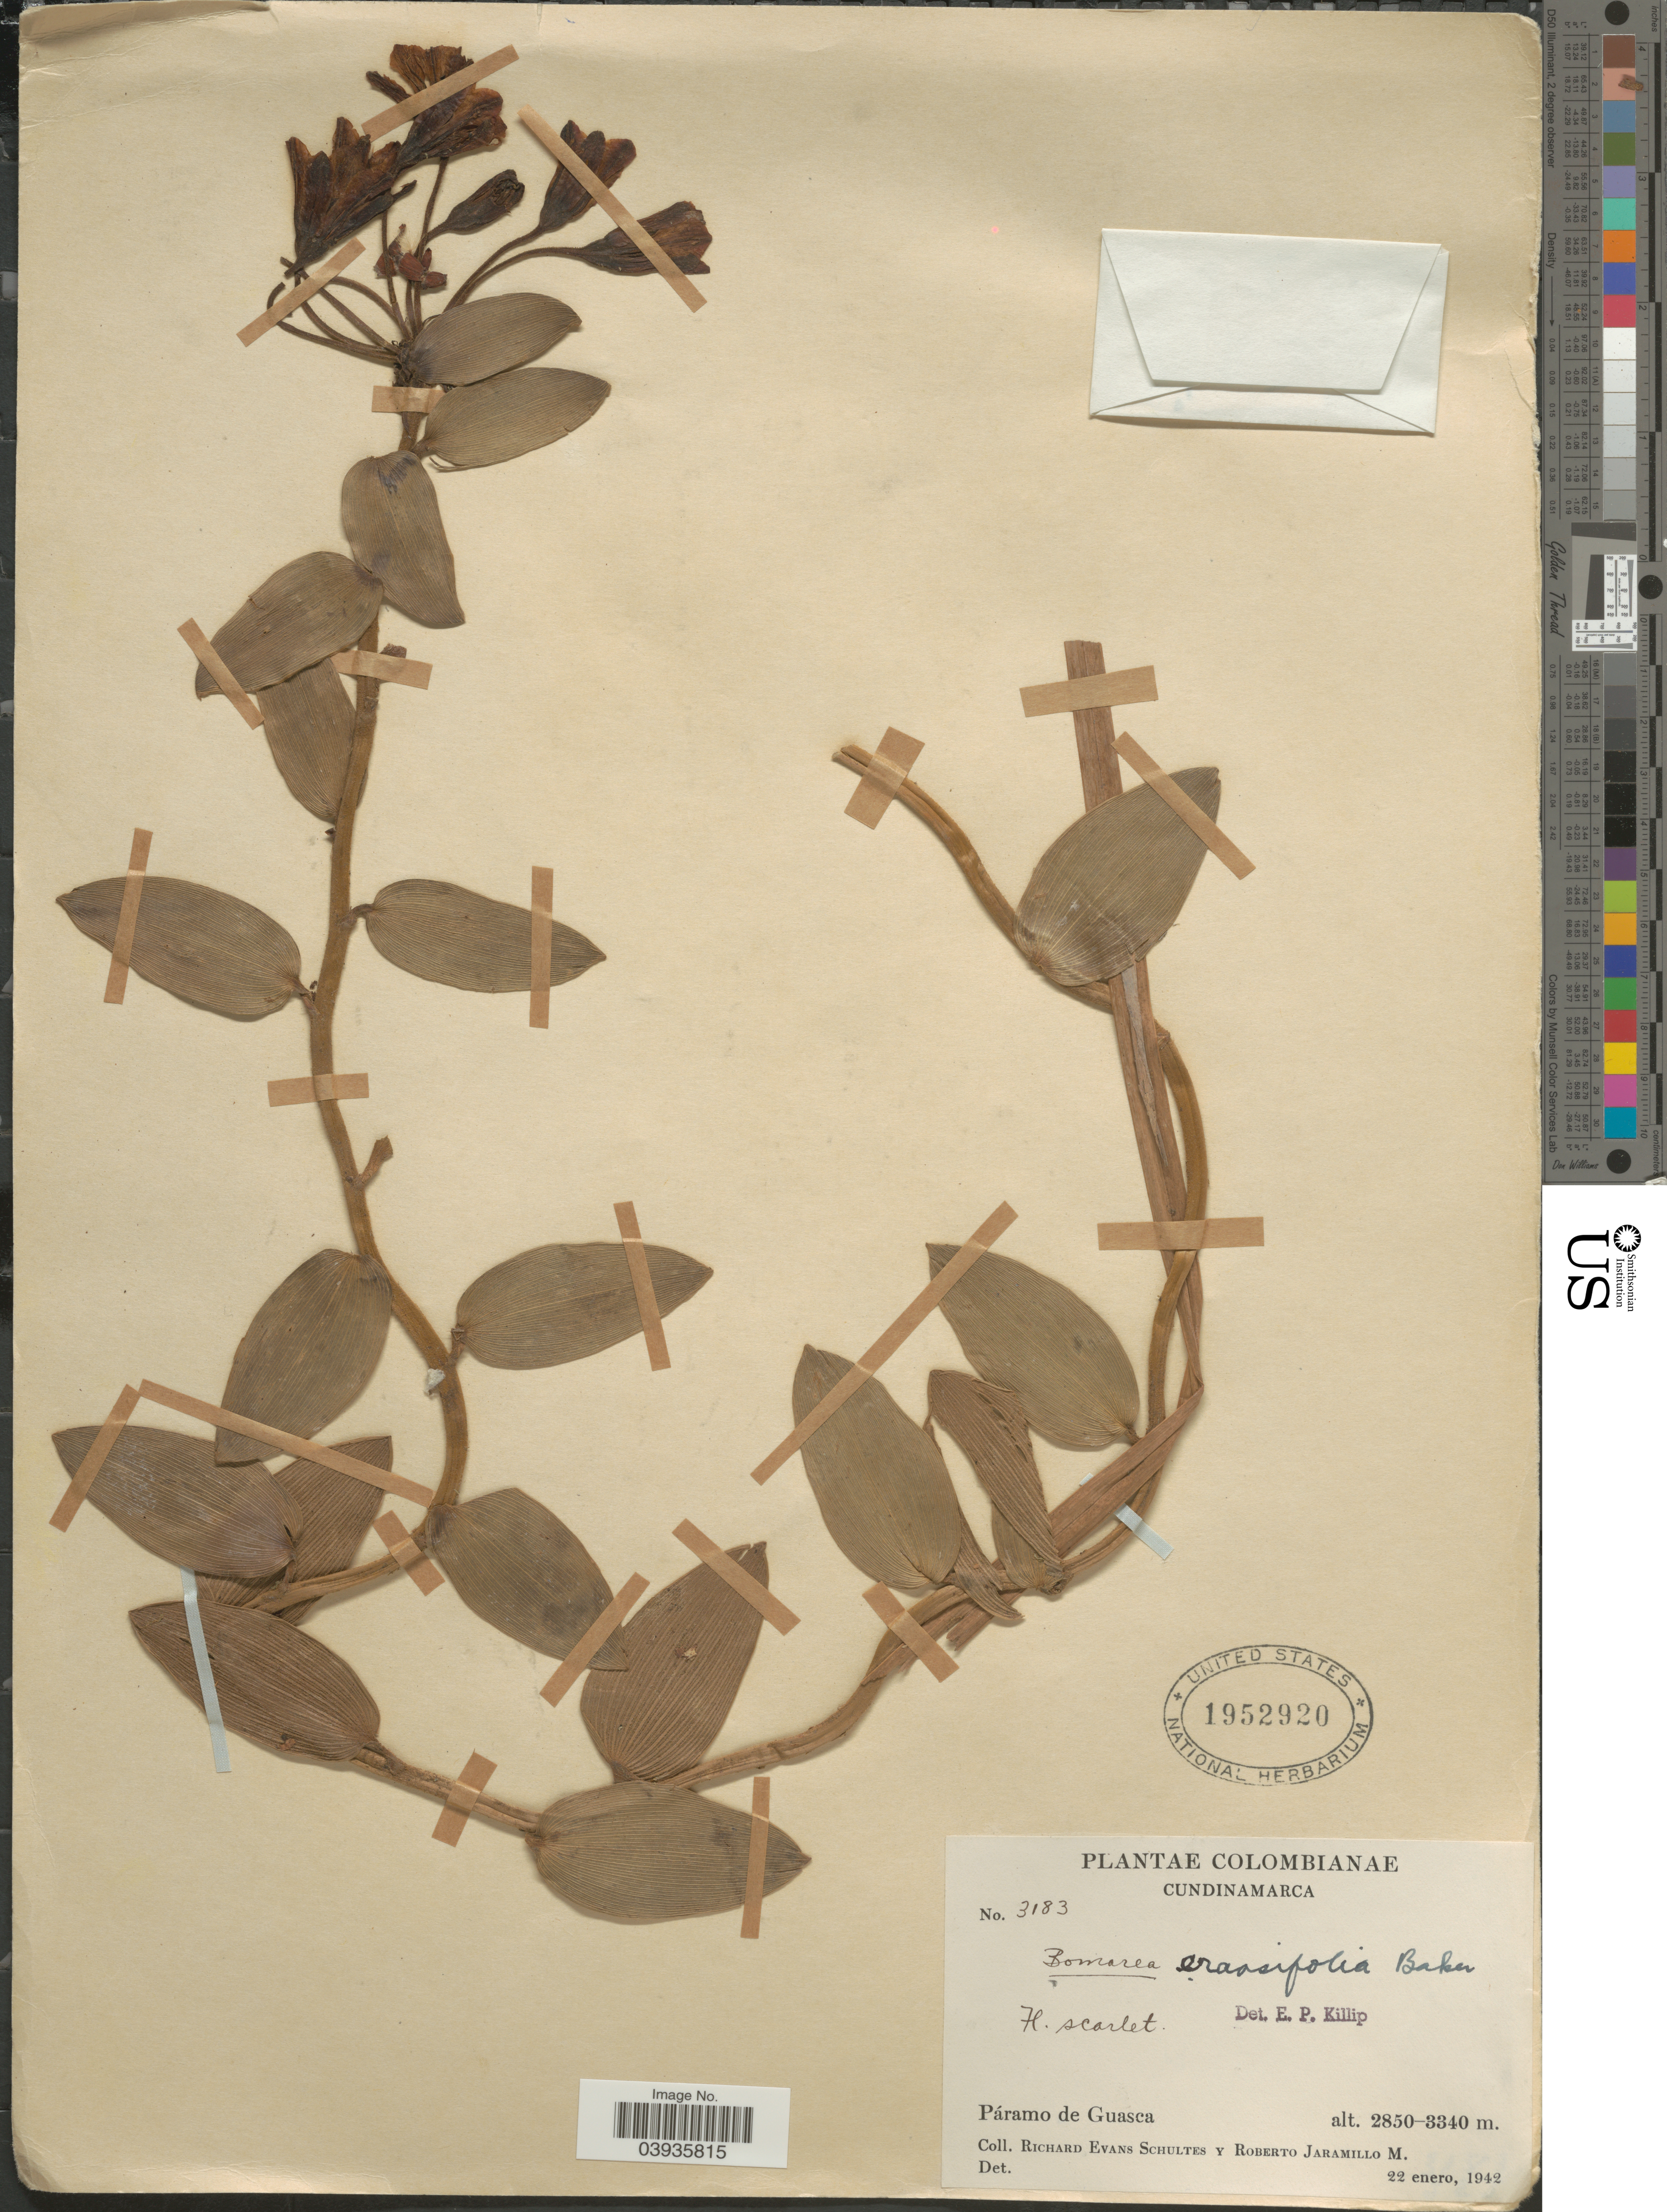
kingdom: Plantae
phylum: Tracheophyta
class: Liliopsida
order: Liliales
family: Alstroemeriaceae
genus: Bomarea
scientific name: Bomarea crassifolia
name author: Baker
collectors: R. E. Schultes & R. Jaramillo M.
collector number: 3183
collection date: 1942-01-22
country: Colombia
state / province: Cundinamarca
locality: Páramo de Guasca.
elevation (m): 2850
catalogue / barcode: US 1952920